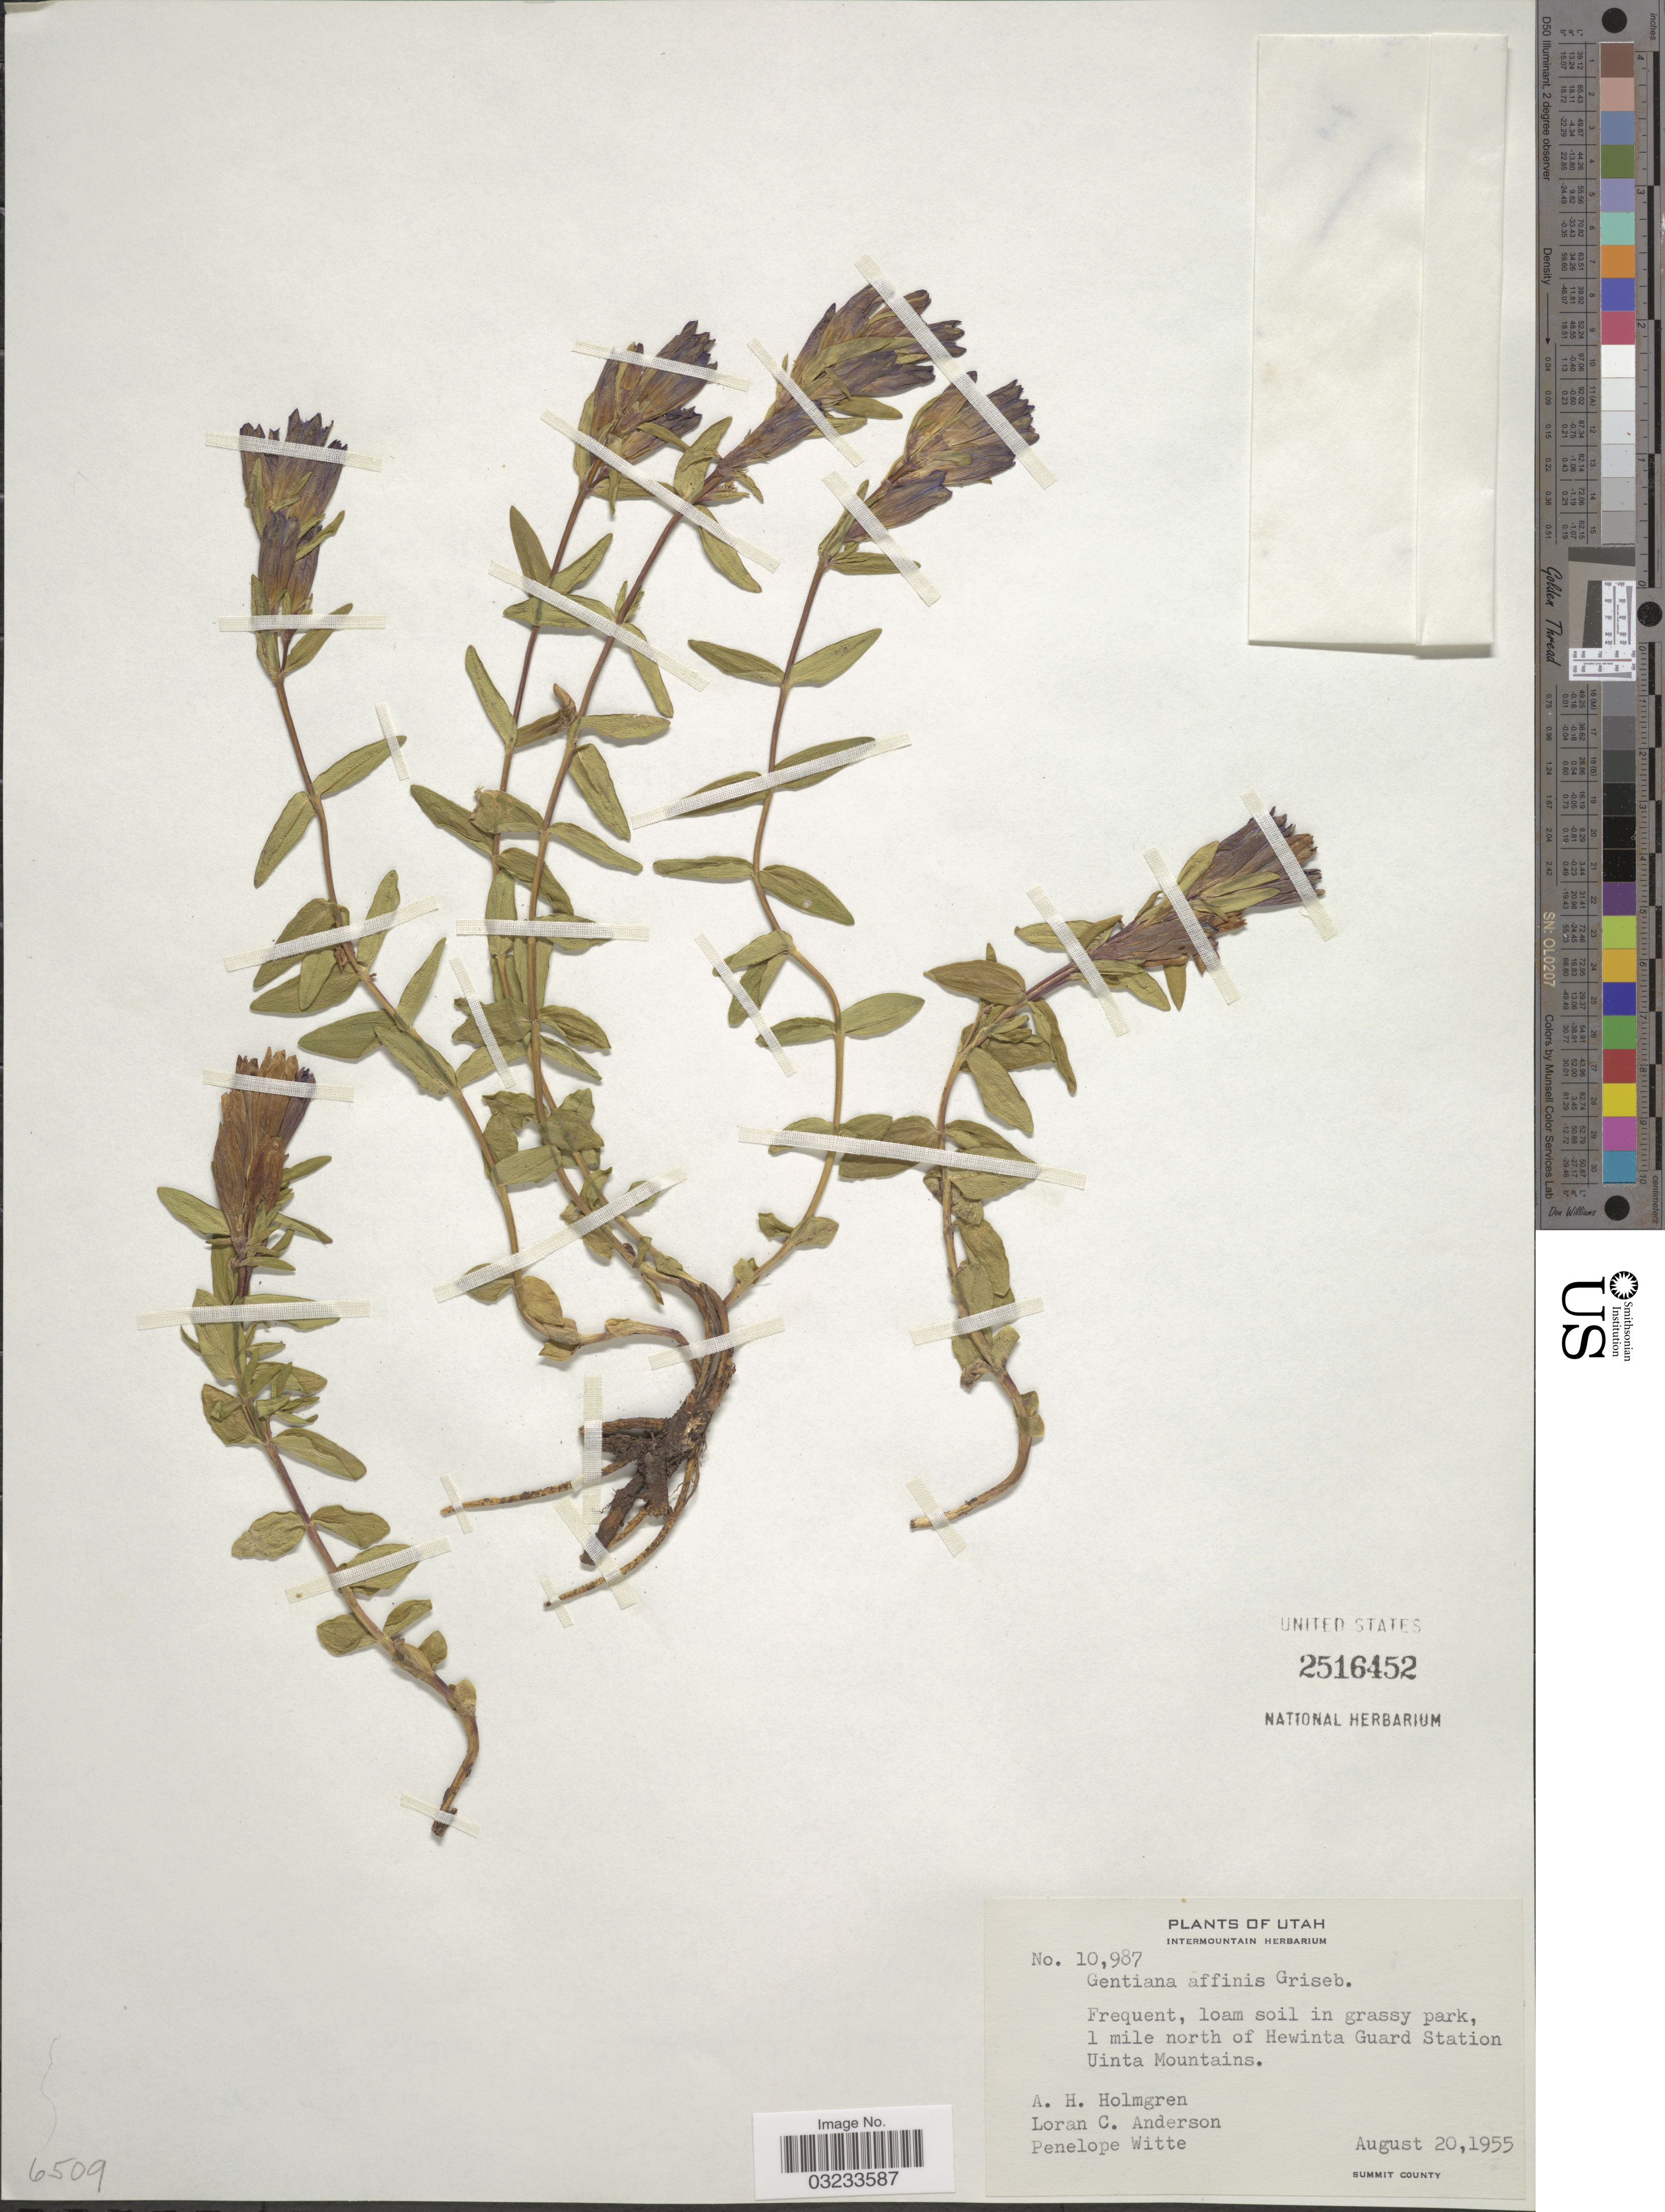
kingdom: Plantae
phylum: Tracheophyta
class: Magnoliopsida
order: Gentianales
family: Gentianaceae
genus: Gentiana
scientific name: Gentiana affinis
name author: Griseb.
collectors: A. H. Holmgren, L. C. Anderson & P. Witte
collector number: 10987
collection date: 1955-08-20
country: United States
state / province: Utah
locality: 1 mile north of Hewinta Guard Station Uinta Mountains. Summit County.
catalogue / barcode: US 2516452